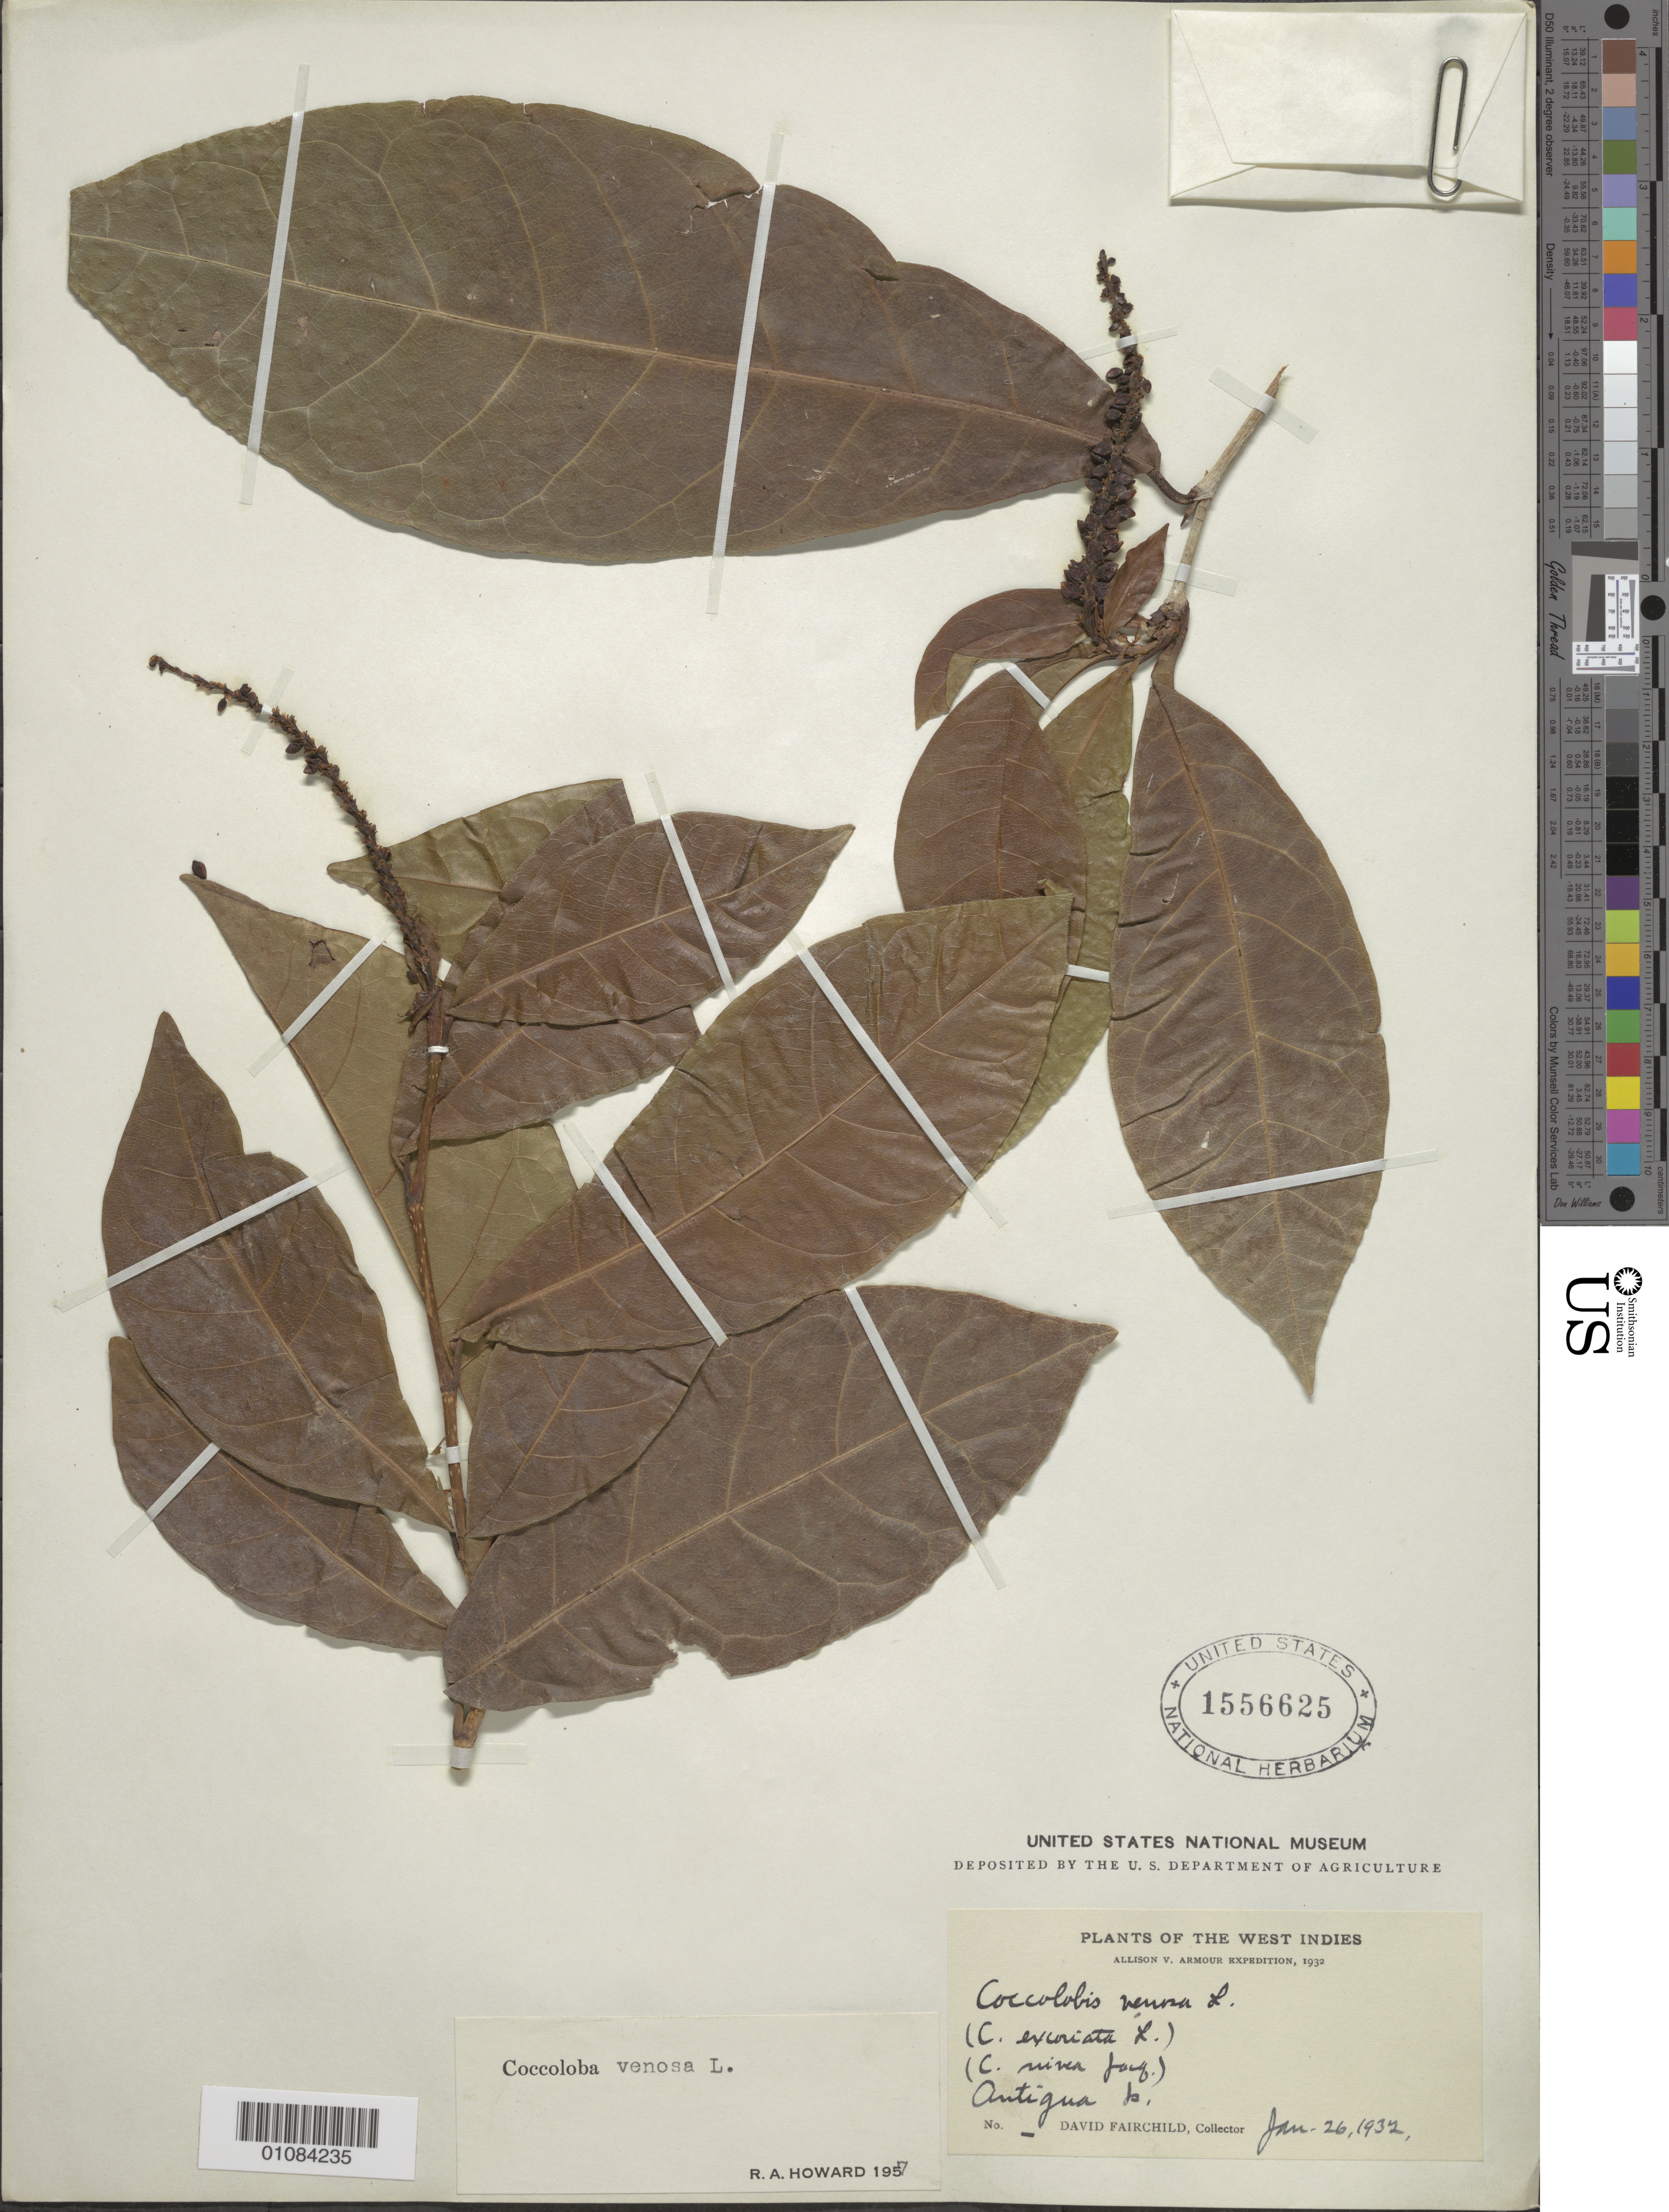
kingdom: Plantae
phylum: Tracheophyta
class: Magnoliopsida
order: Caryophyllales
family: Polygonaceae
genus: Coccoloba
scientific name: Coccoloba venosa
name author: L.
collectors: D. Fairchild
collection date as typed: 26 Jan 1932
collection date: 1932-01-26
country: Antigua and Barbuda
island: Antigua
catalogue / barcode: US 1556625